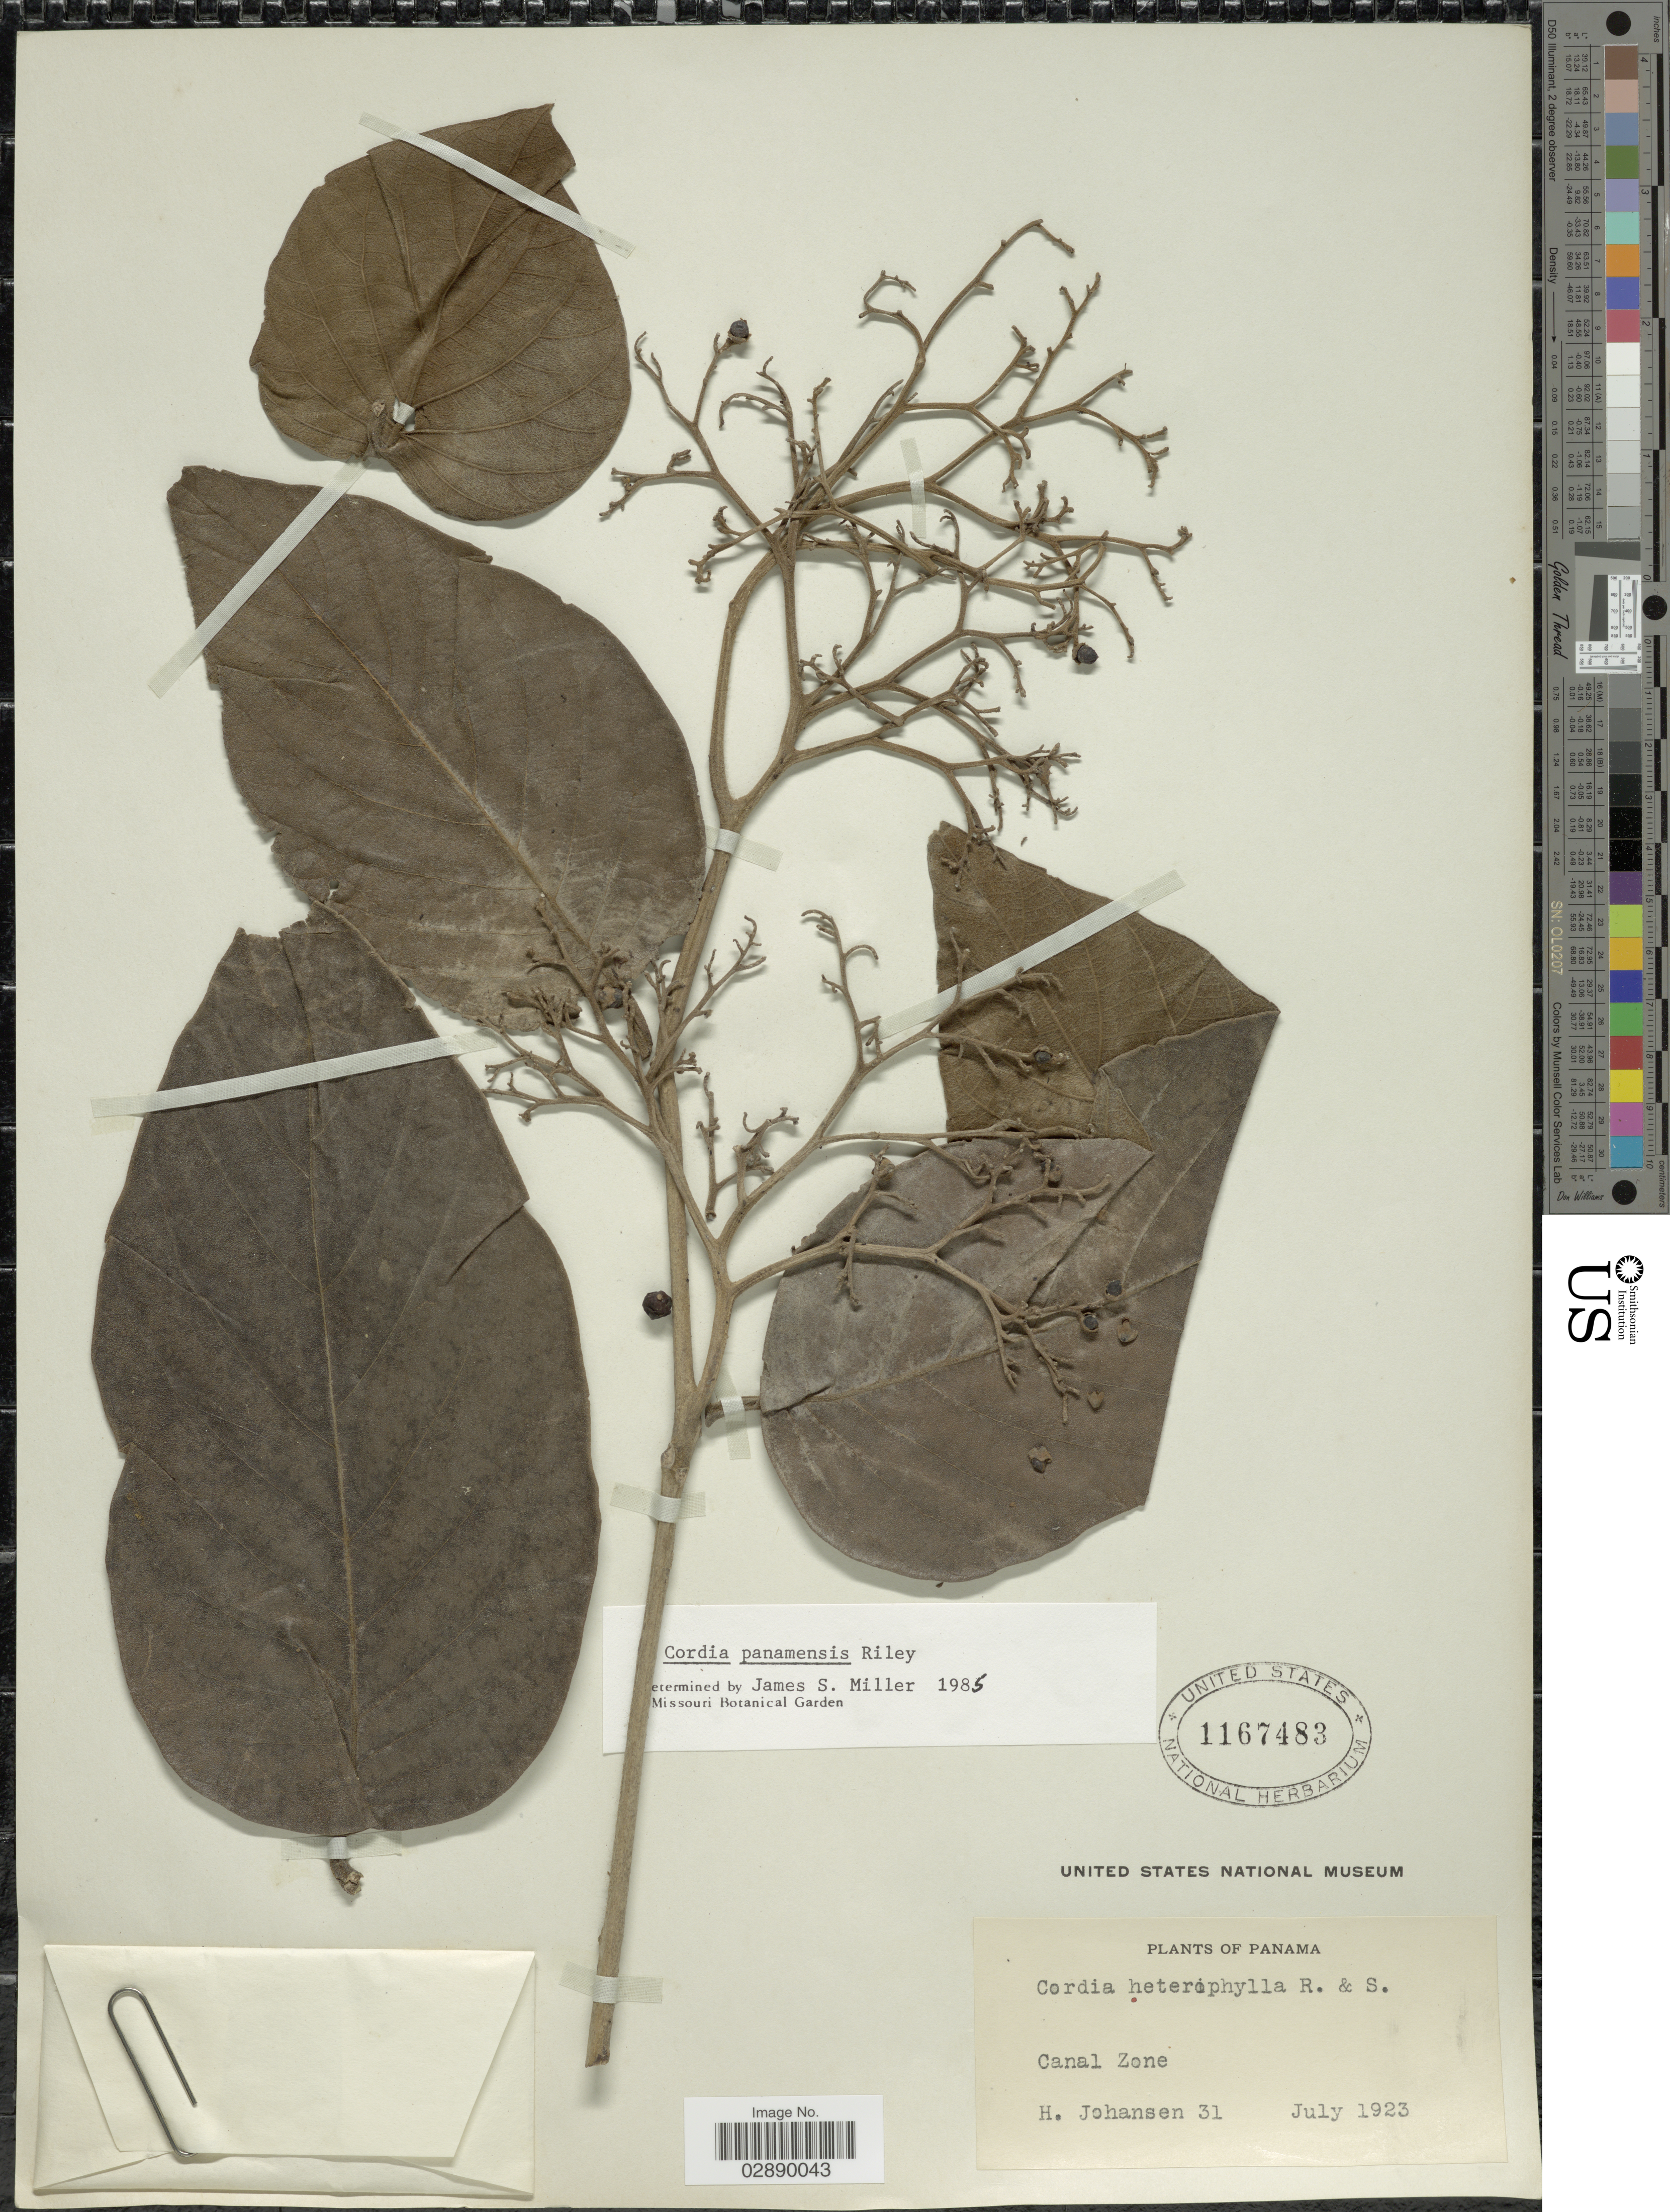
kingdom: Plantae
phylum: Tracheophyta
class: Magnoliopsida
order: Boraginales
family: Cordiaceae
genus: Cordia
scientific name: Cordia panamensis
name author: L. Riley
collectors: H. Johansen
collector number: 31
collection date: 1923-07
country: Panama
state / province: Colón / Panamá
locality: Canal Zone.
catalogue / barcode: US 1167483